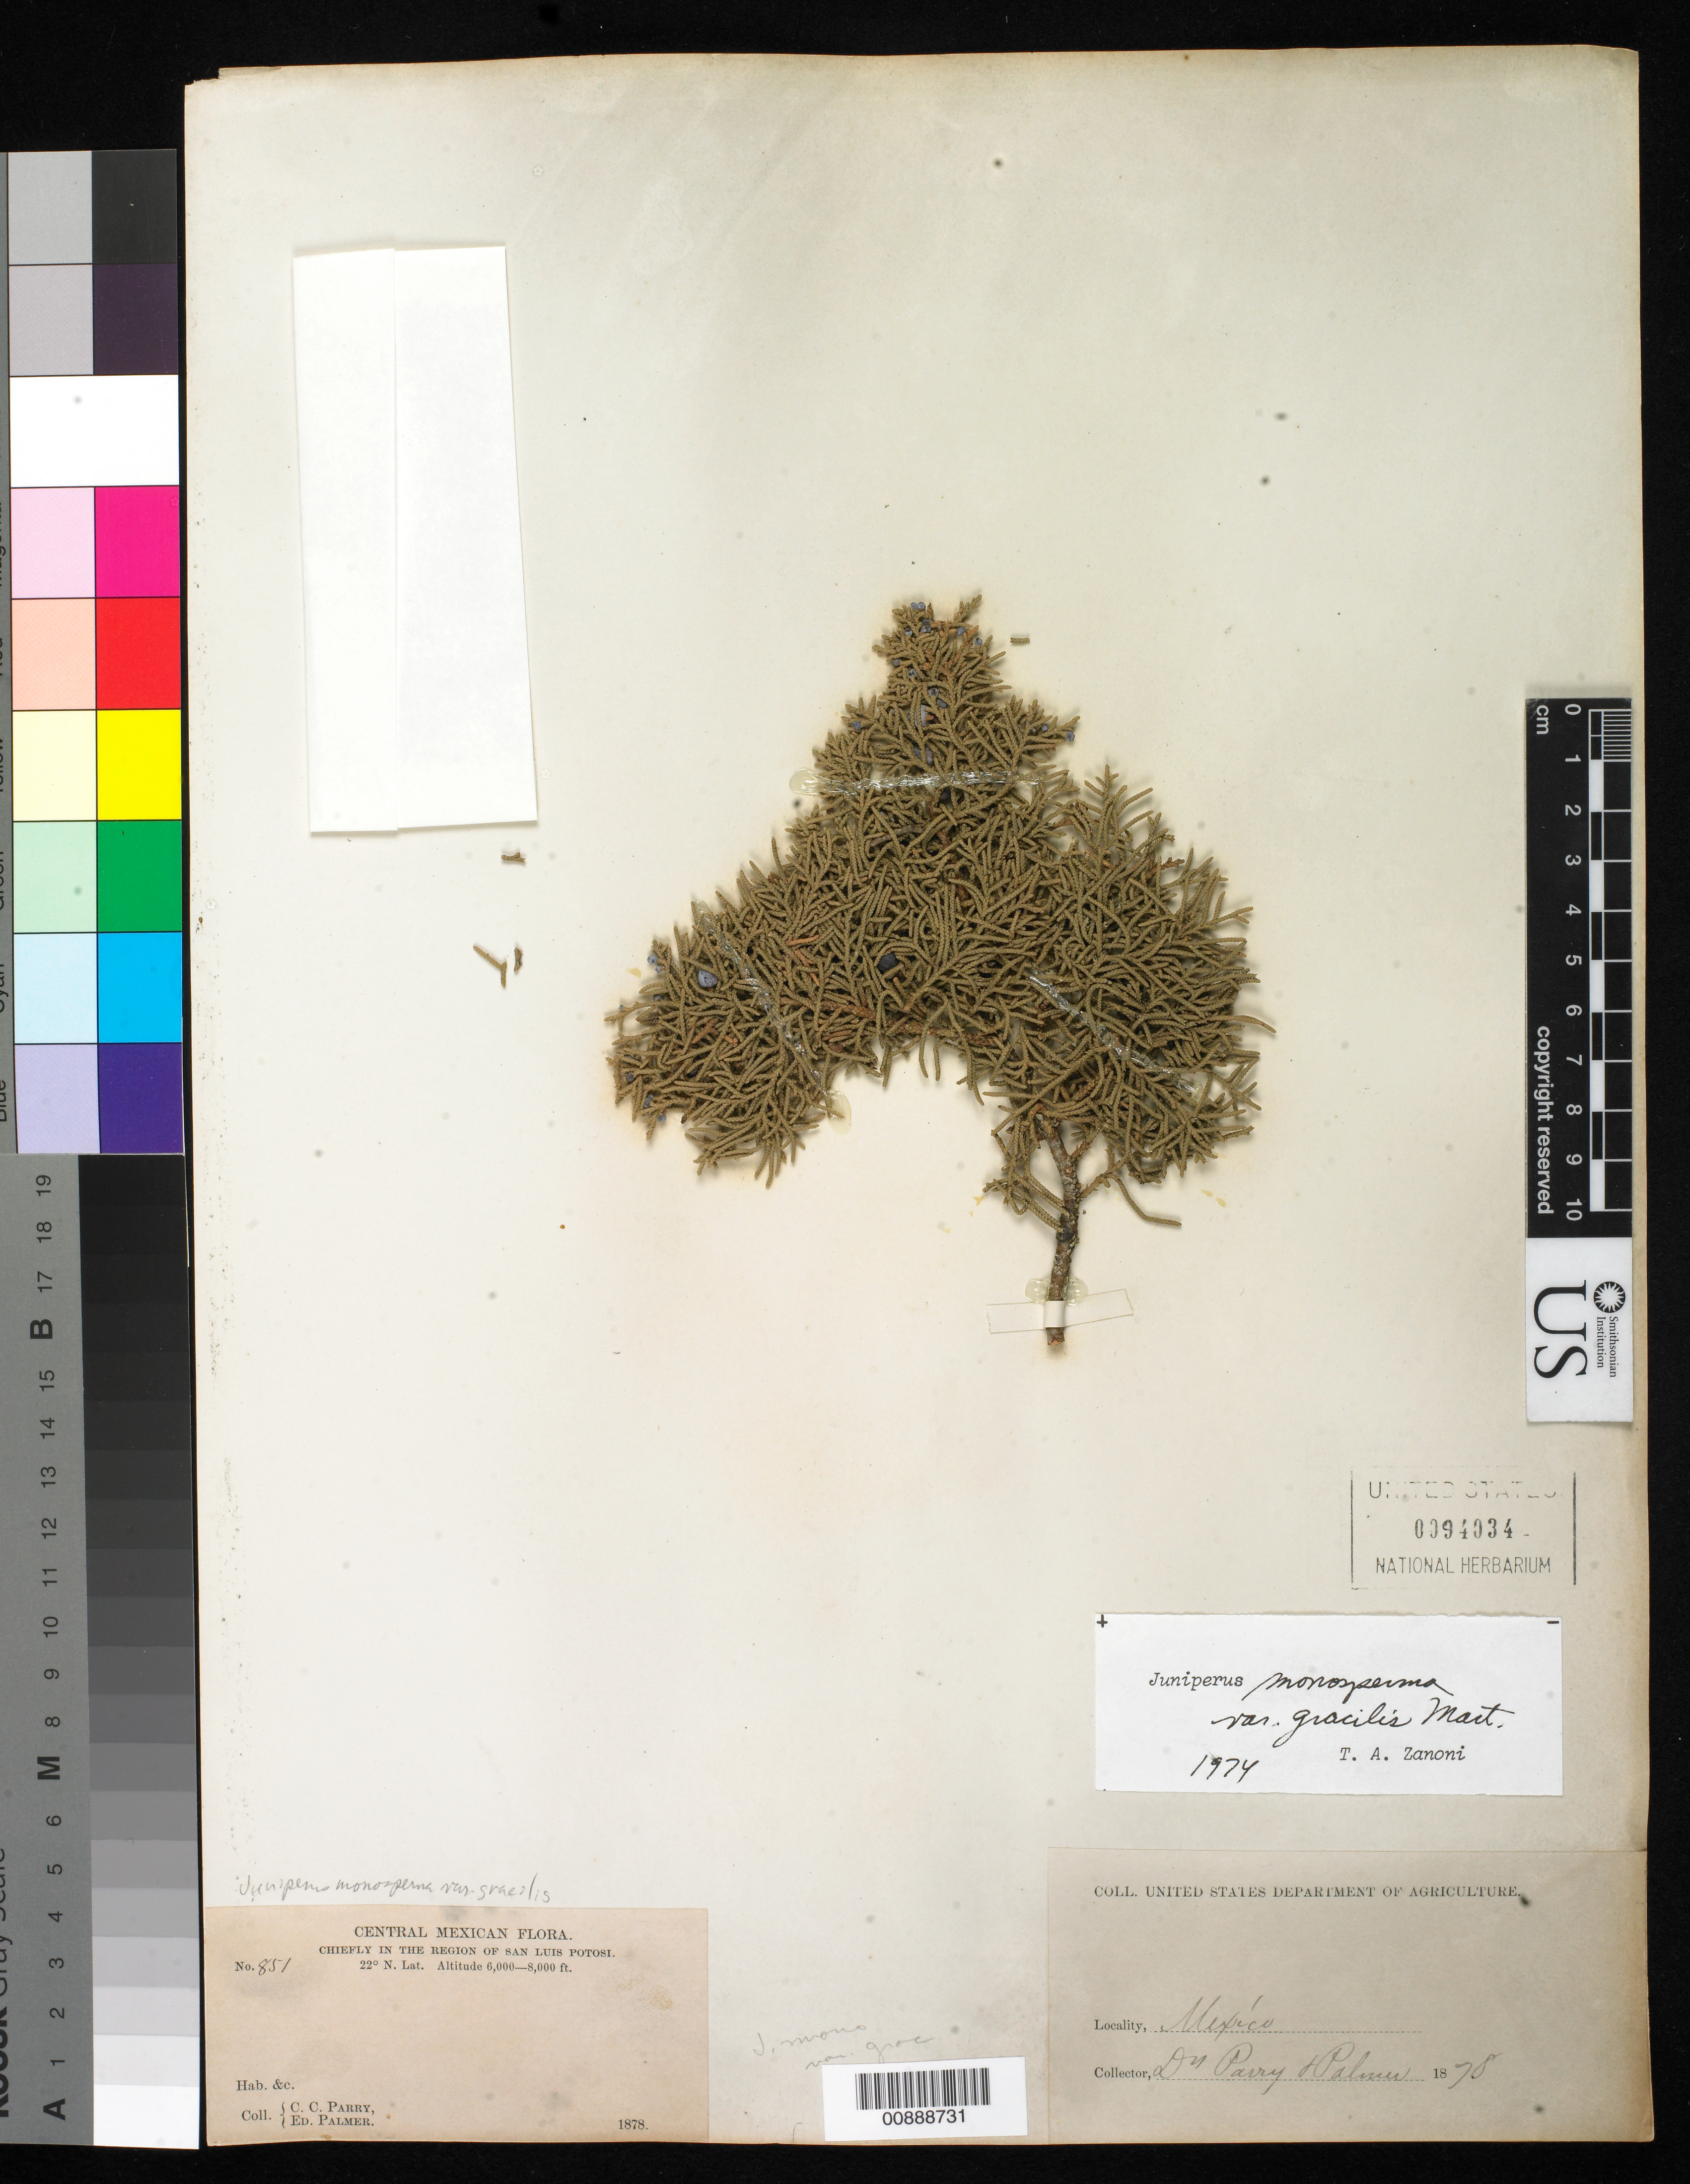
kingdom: Plantae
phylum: Tracheophyta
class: Pinopsida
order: Pinales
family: Cupressaceae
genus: Juniperus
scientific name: Juniperus durangensis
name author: Martínez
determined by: Ferguson, G. M.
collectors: C. C. Parry & E. Palmer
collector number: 851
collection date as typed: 1878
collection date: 1878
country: Mexico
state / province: San Luis Potosí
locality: Chiefly in the region of San Luis Potosí.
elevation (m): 1829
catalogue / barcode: US 94034